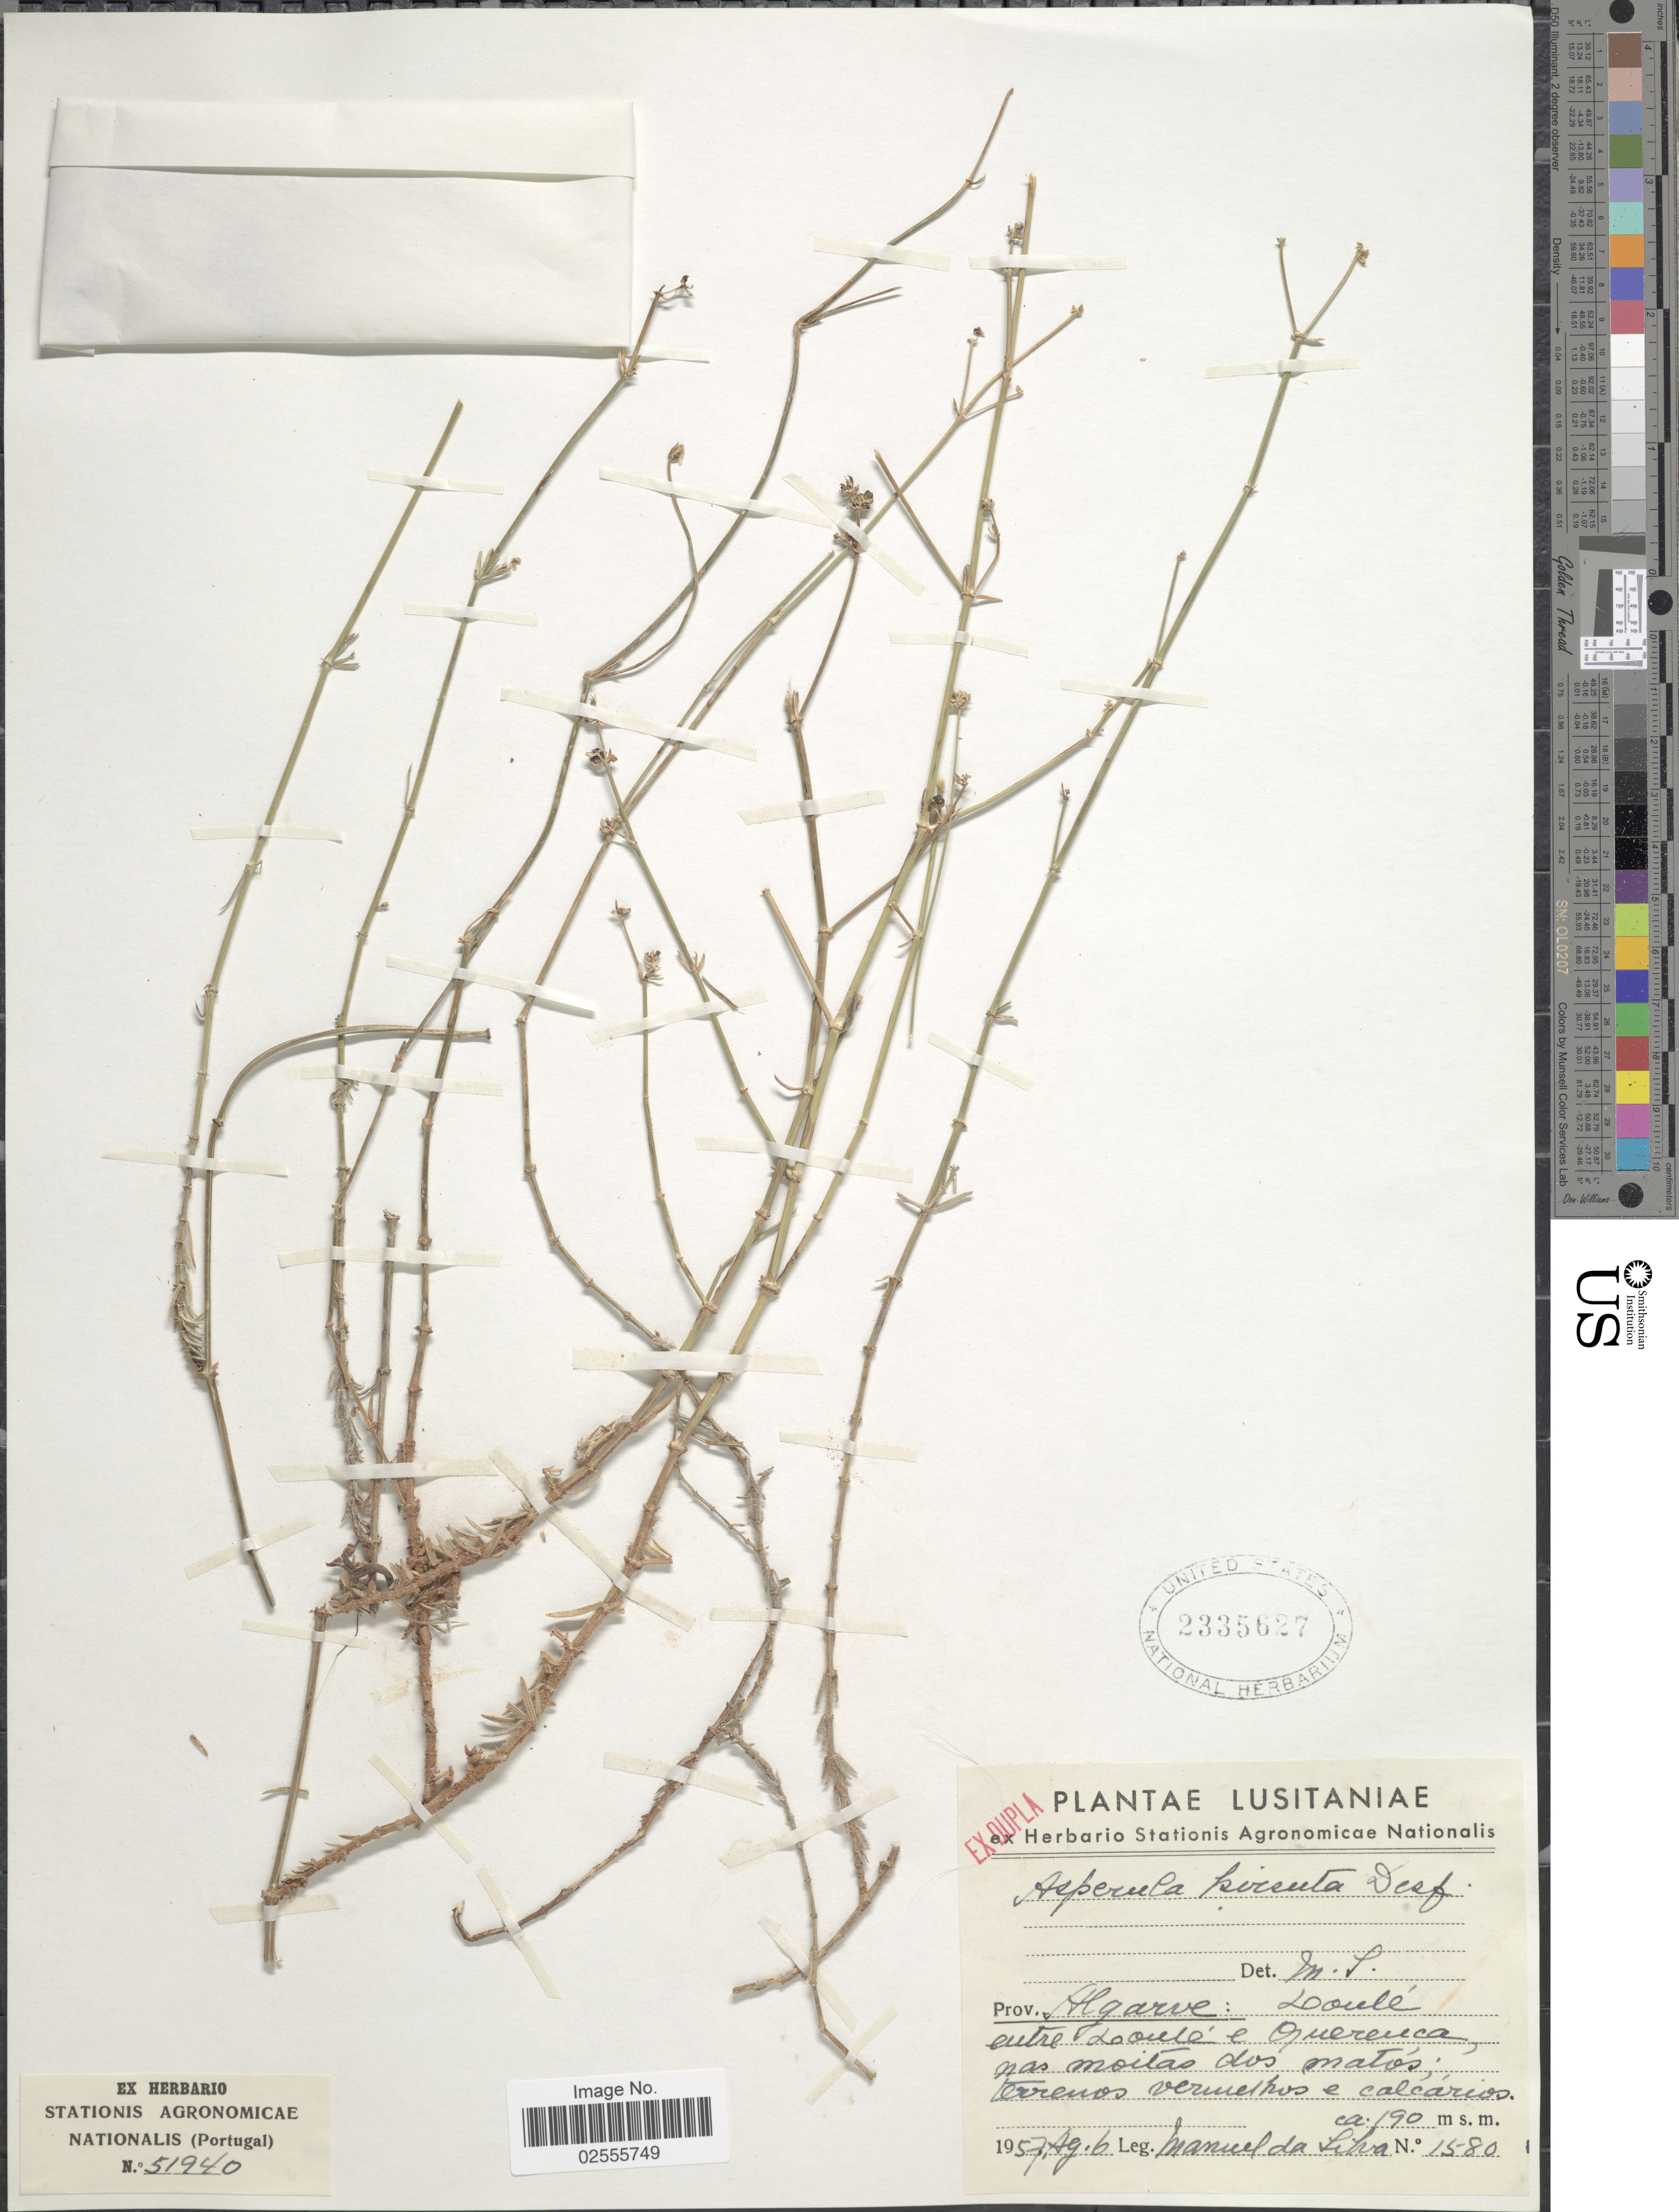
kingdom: Plantae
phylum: Tracheophyta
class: Magnoliopsida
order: Gentianales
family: Rubiaceae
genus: Asperula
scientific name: Asperula hirsuta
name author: Desf.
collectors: M. Da Silva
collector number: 1580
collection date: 1957-08-06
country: Portugal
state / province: Faro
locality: Lusitaniae, Prov. Algarve: Loule entre Loule e Querenca, nas moitas dos matos; terrenos vermelho e calcarios.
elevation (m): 190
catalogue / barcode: US 2335627